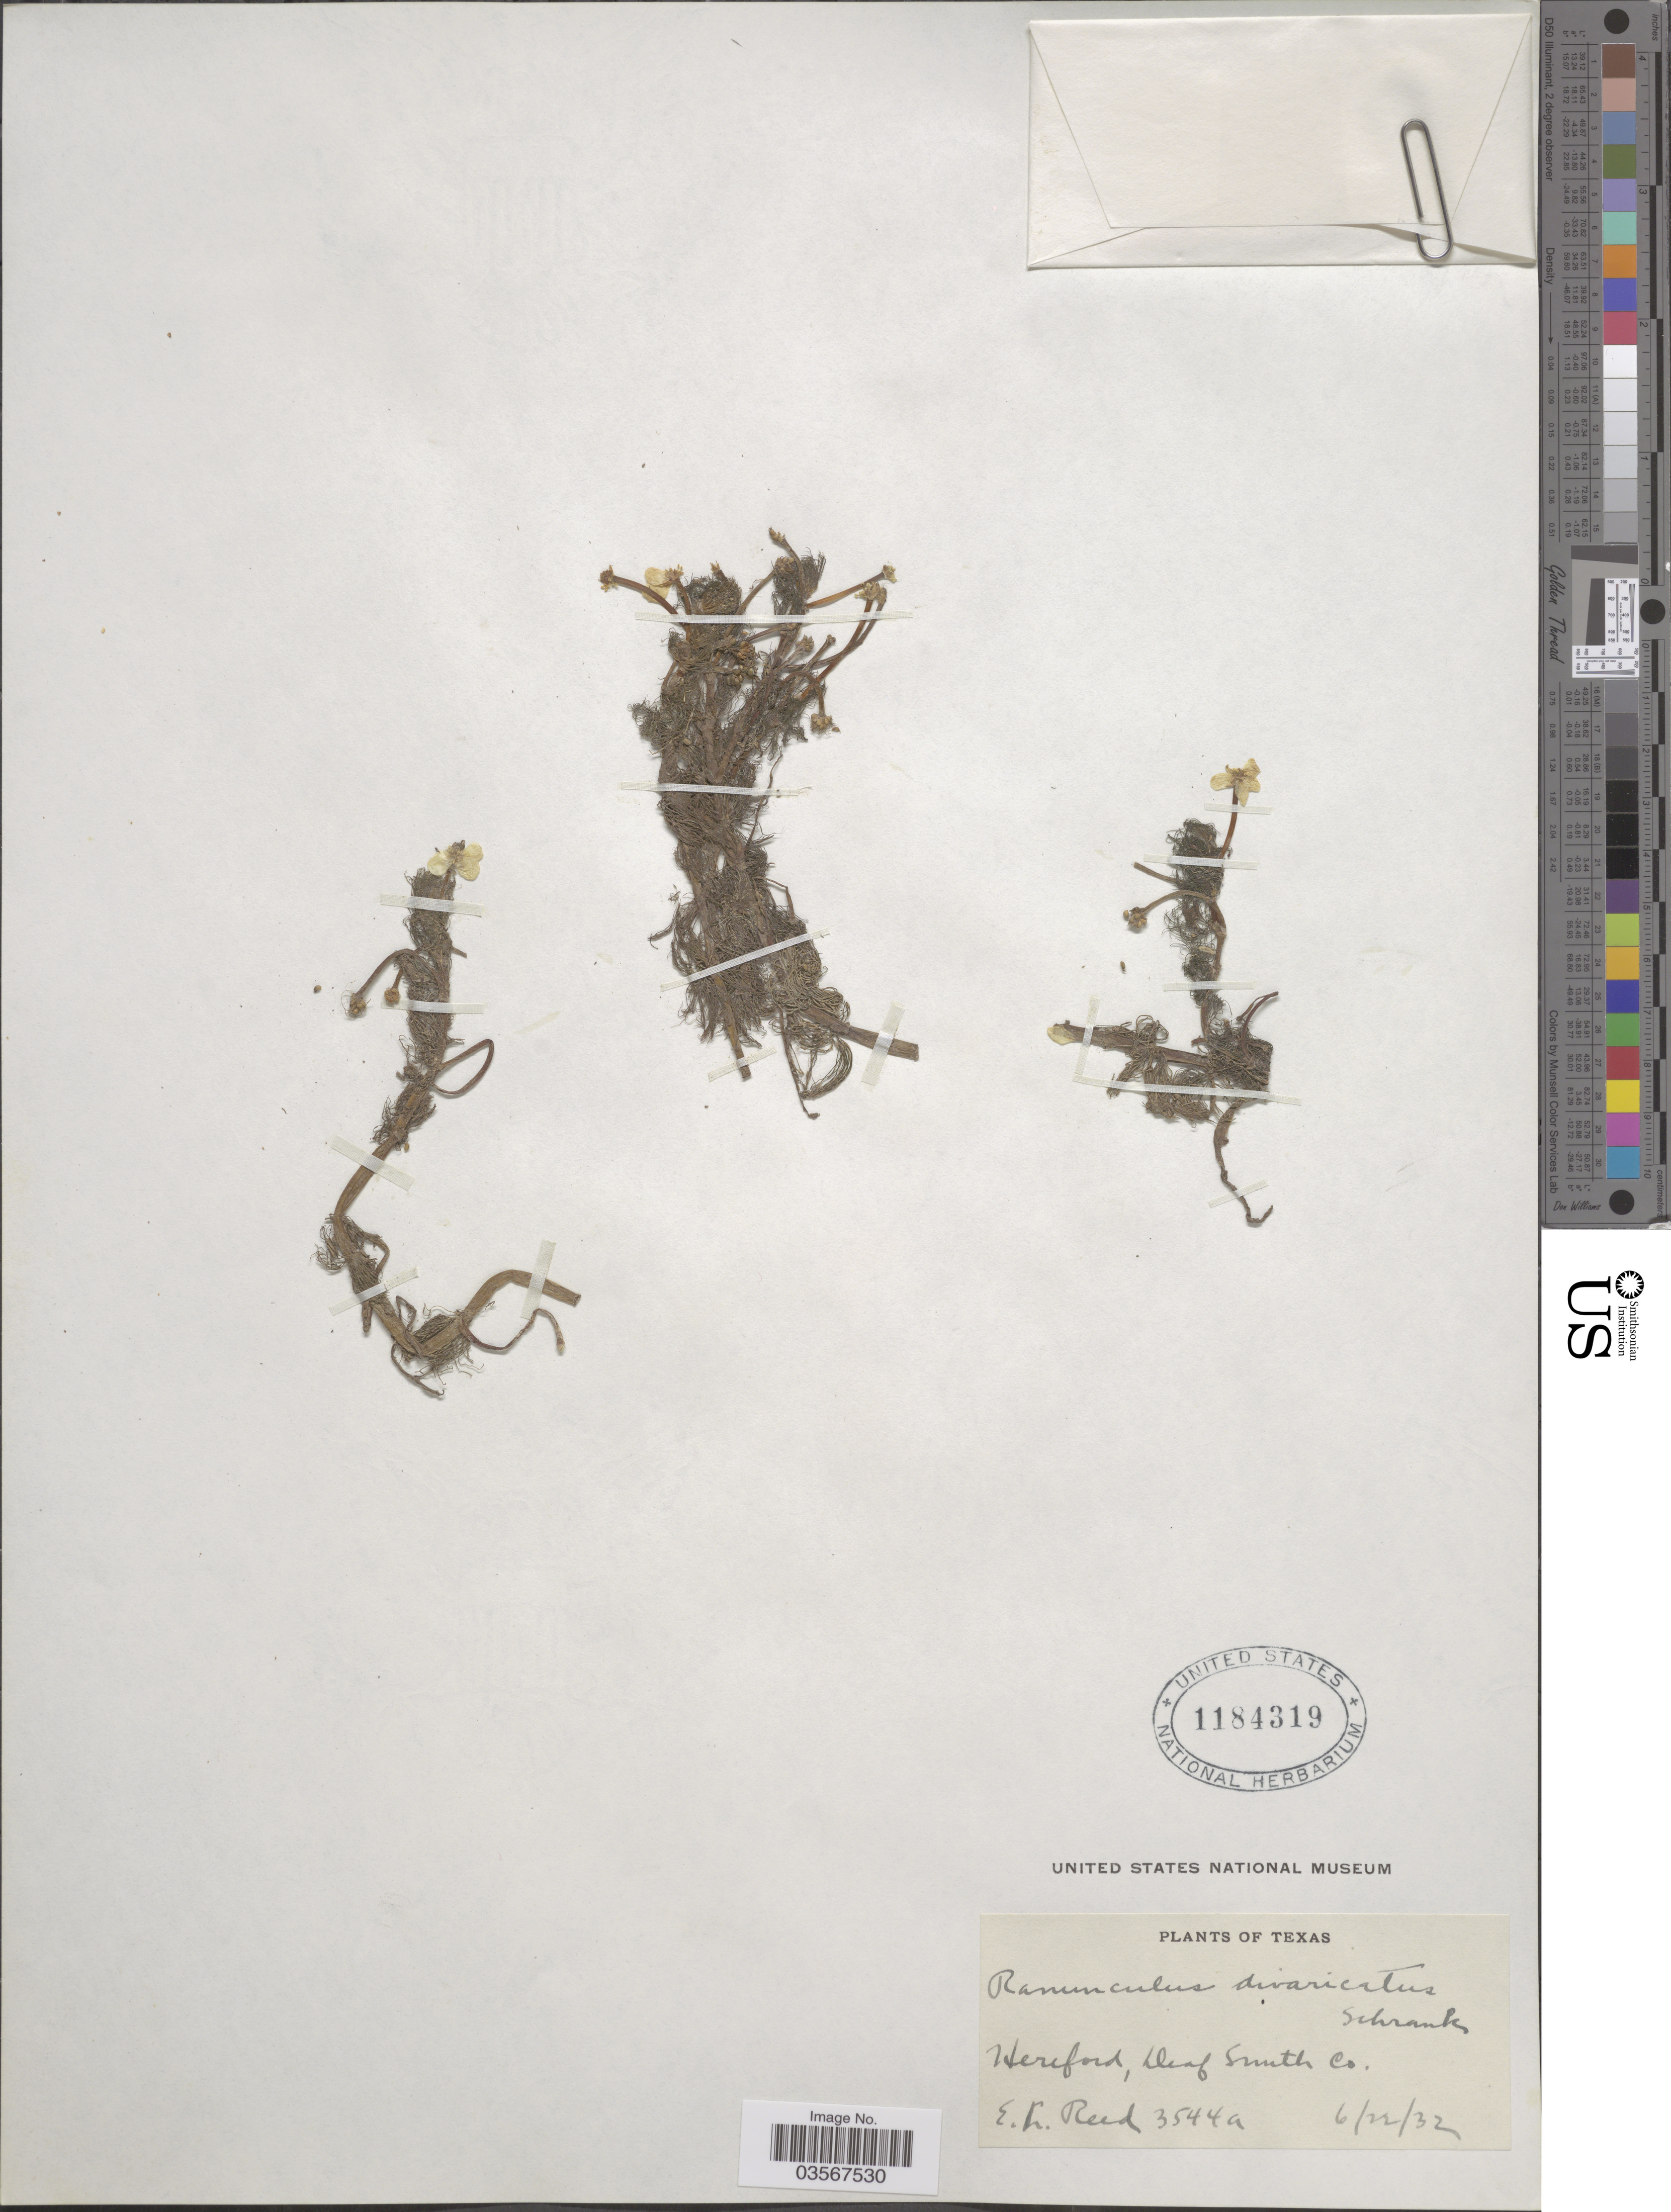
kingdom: Plantae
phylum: Tracheophyta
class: Magnoliopsida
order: Ranunculales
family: Ranunculaceae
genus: Ranunculus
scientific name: Ranunculus longirostris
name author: Godr.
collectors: E. Reed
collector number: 3544a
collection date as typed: Transcribed d/m/y: 22/6/32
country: United States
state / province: Texas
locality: Hereford, Deaf Smith Co.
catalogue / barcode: US 1184319